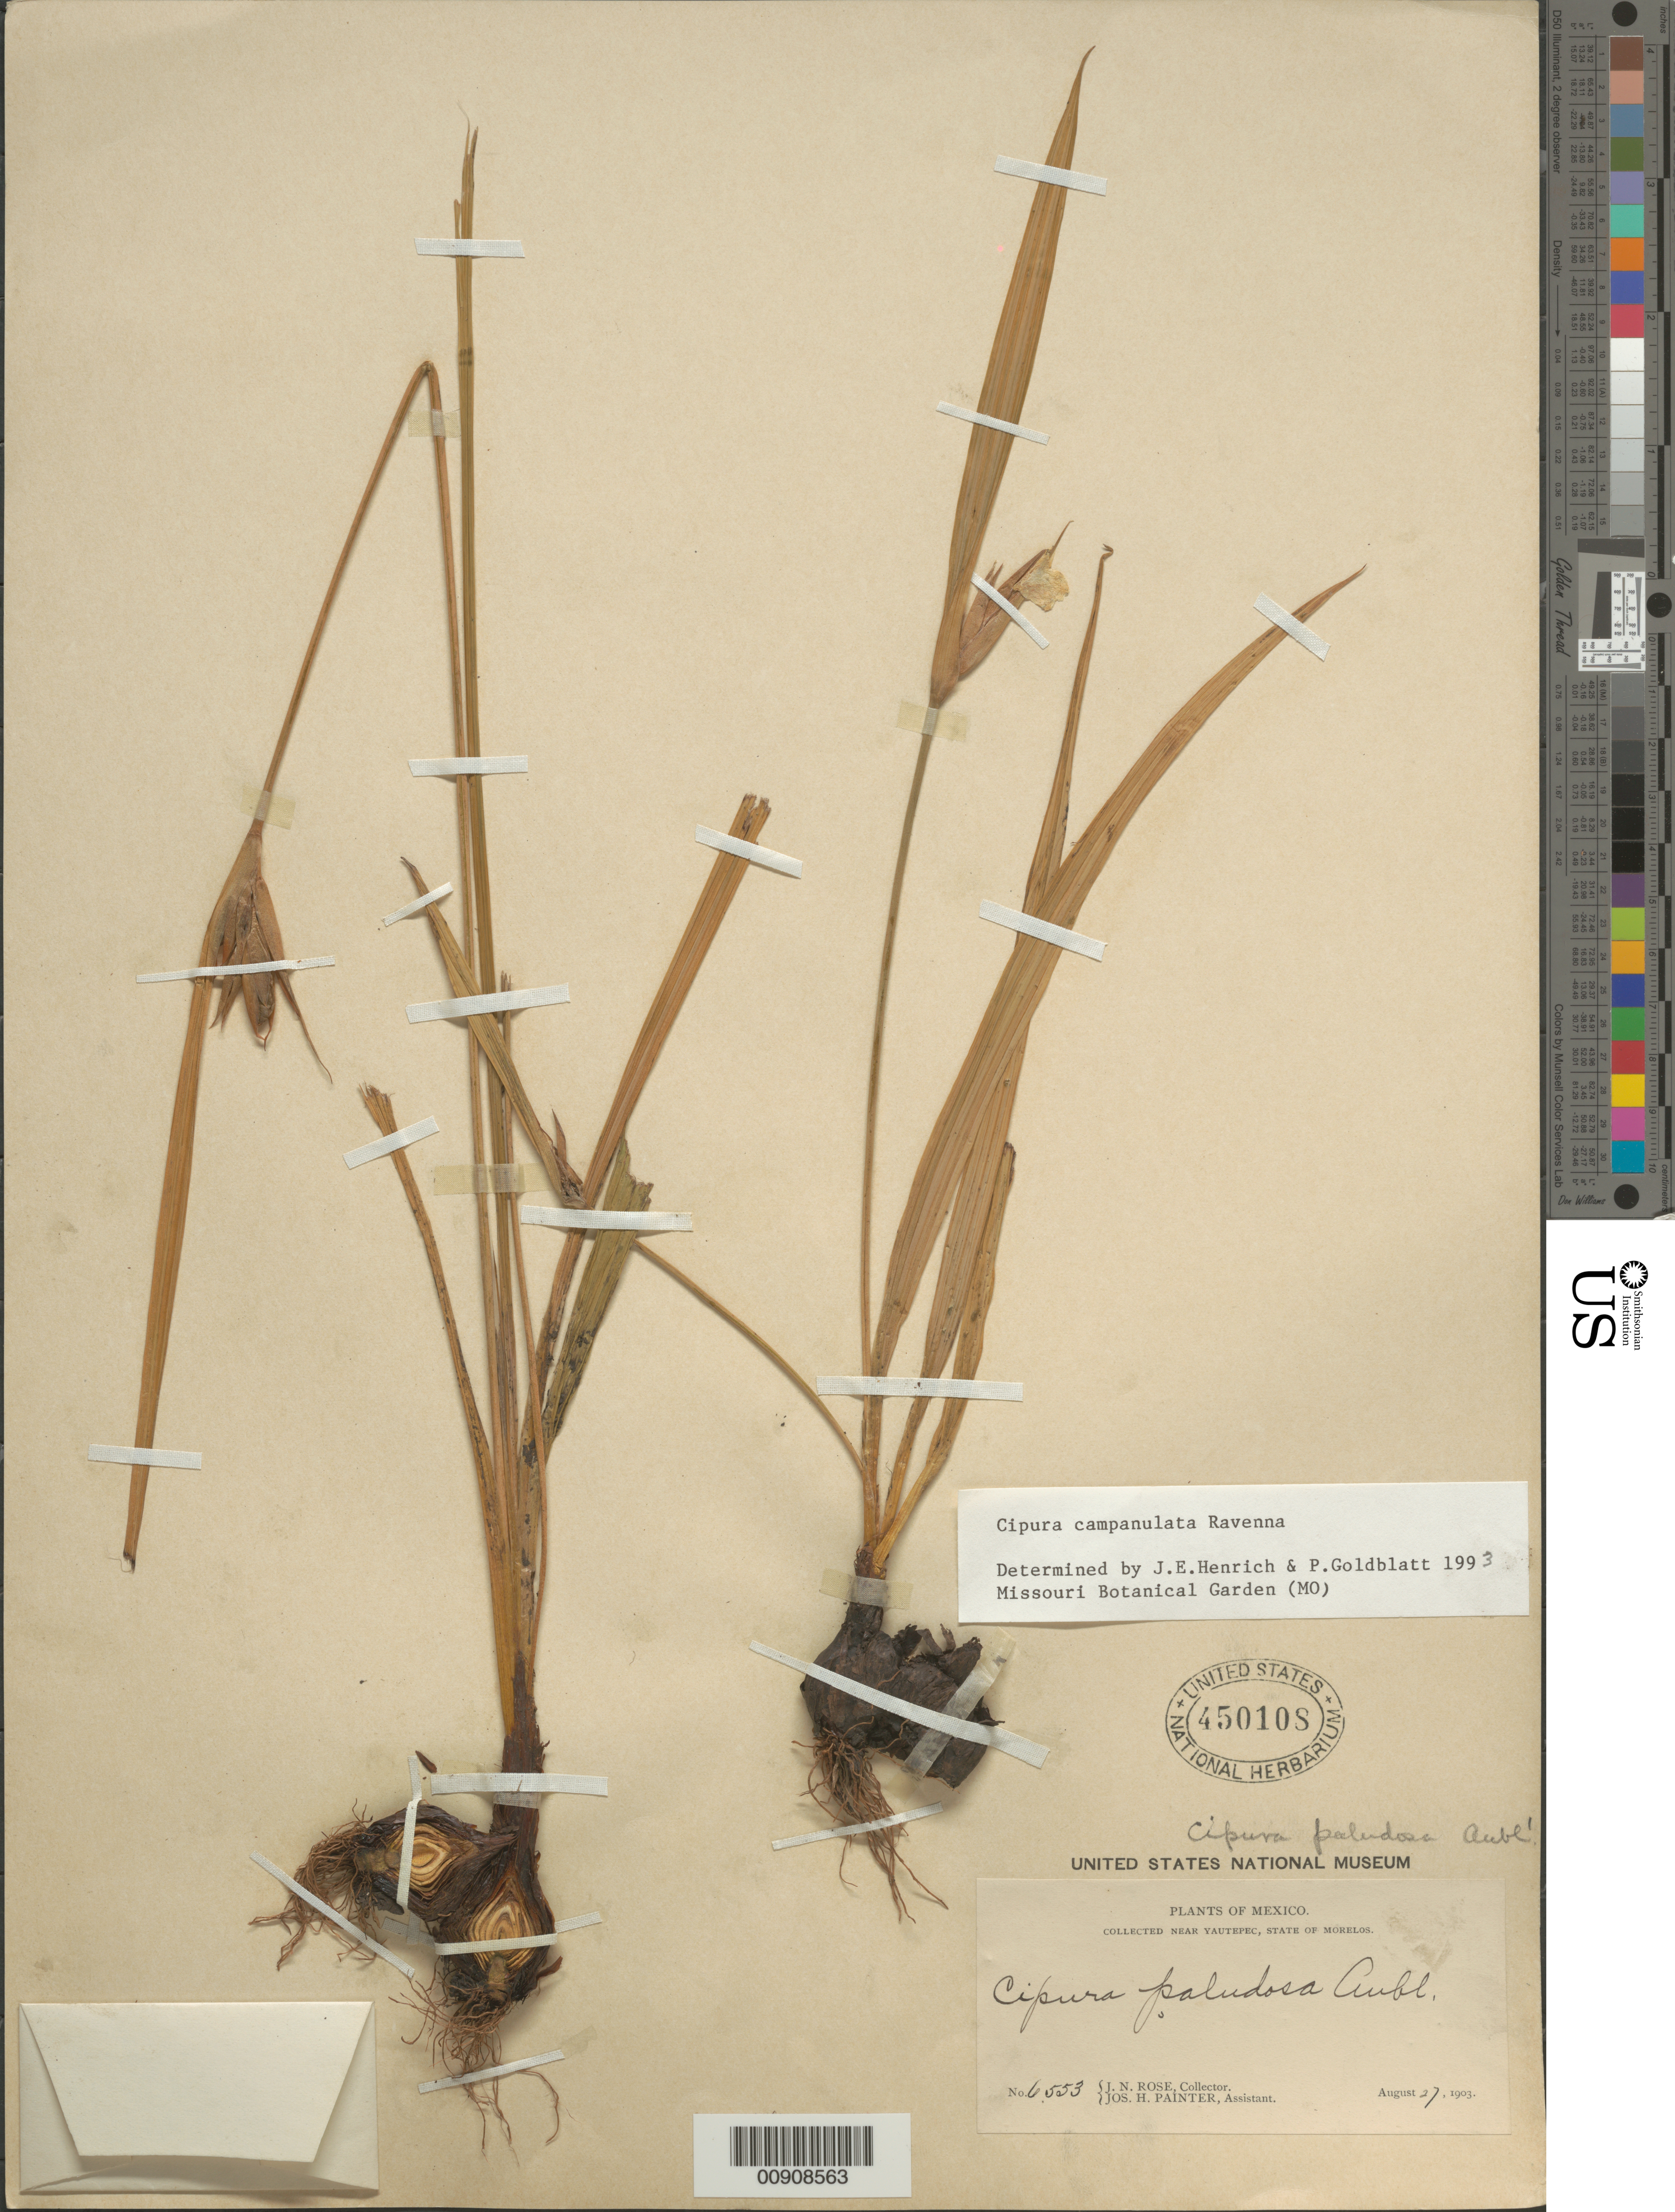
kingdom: Plantae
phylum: Tracheophyta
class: Liliopsida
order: Asparagales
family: Iridaceae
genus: Cipura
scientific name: Cipura campanulata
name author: Ravenna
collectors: J. N. Rose & J. H. Painter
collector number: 6553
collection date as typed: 27 Aug 1903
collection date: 1903-08-27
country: Mexico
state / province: Morelos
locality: Near Yautepec, State of Morelos.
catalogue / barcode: US 450108